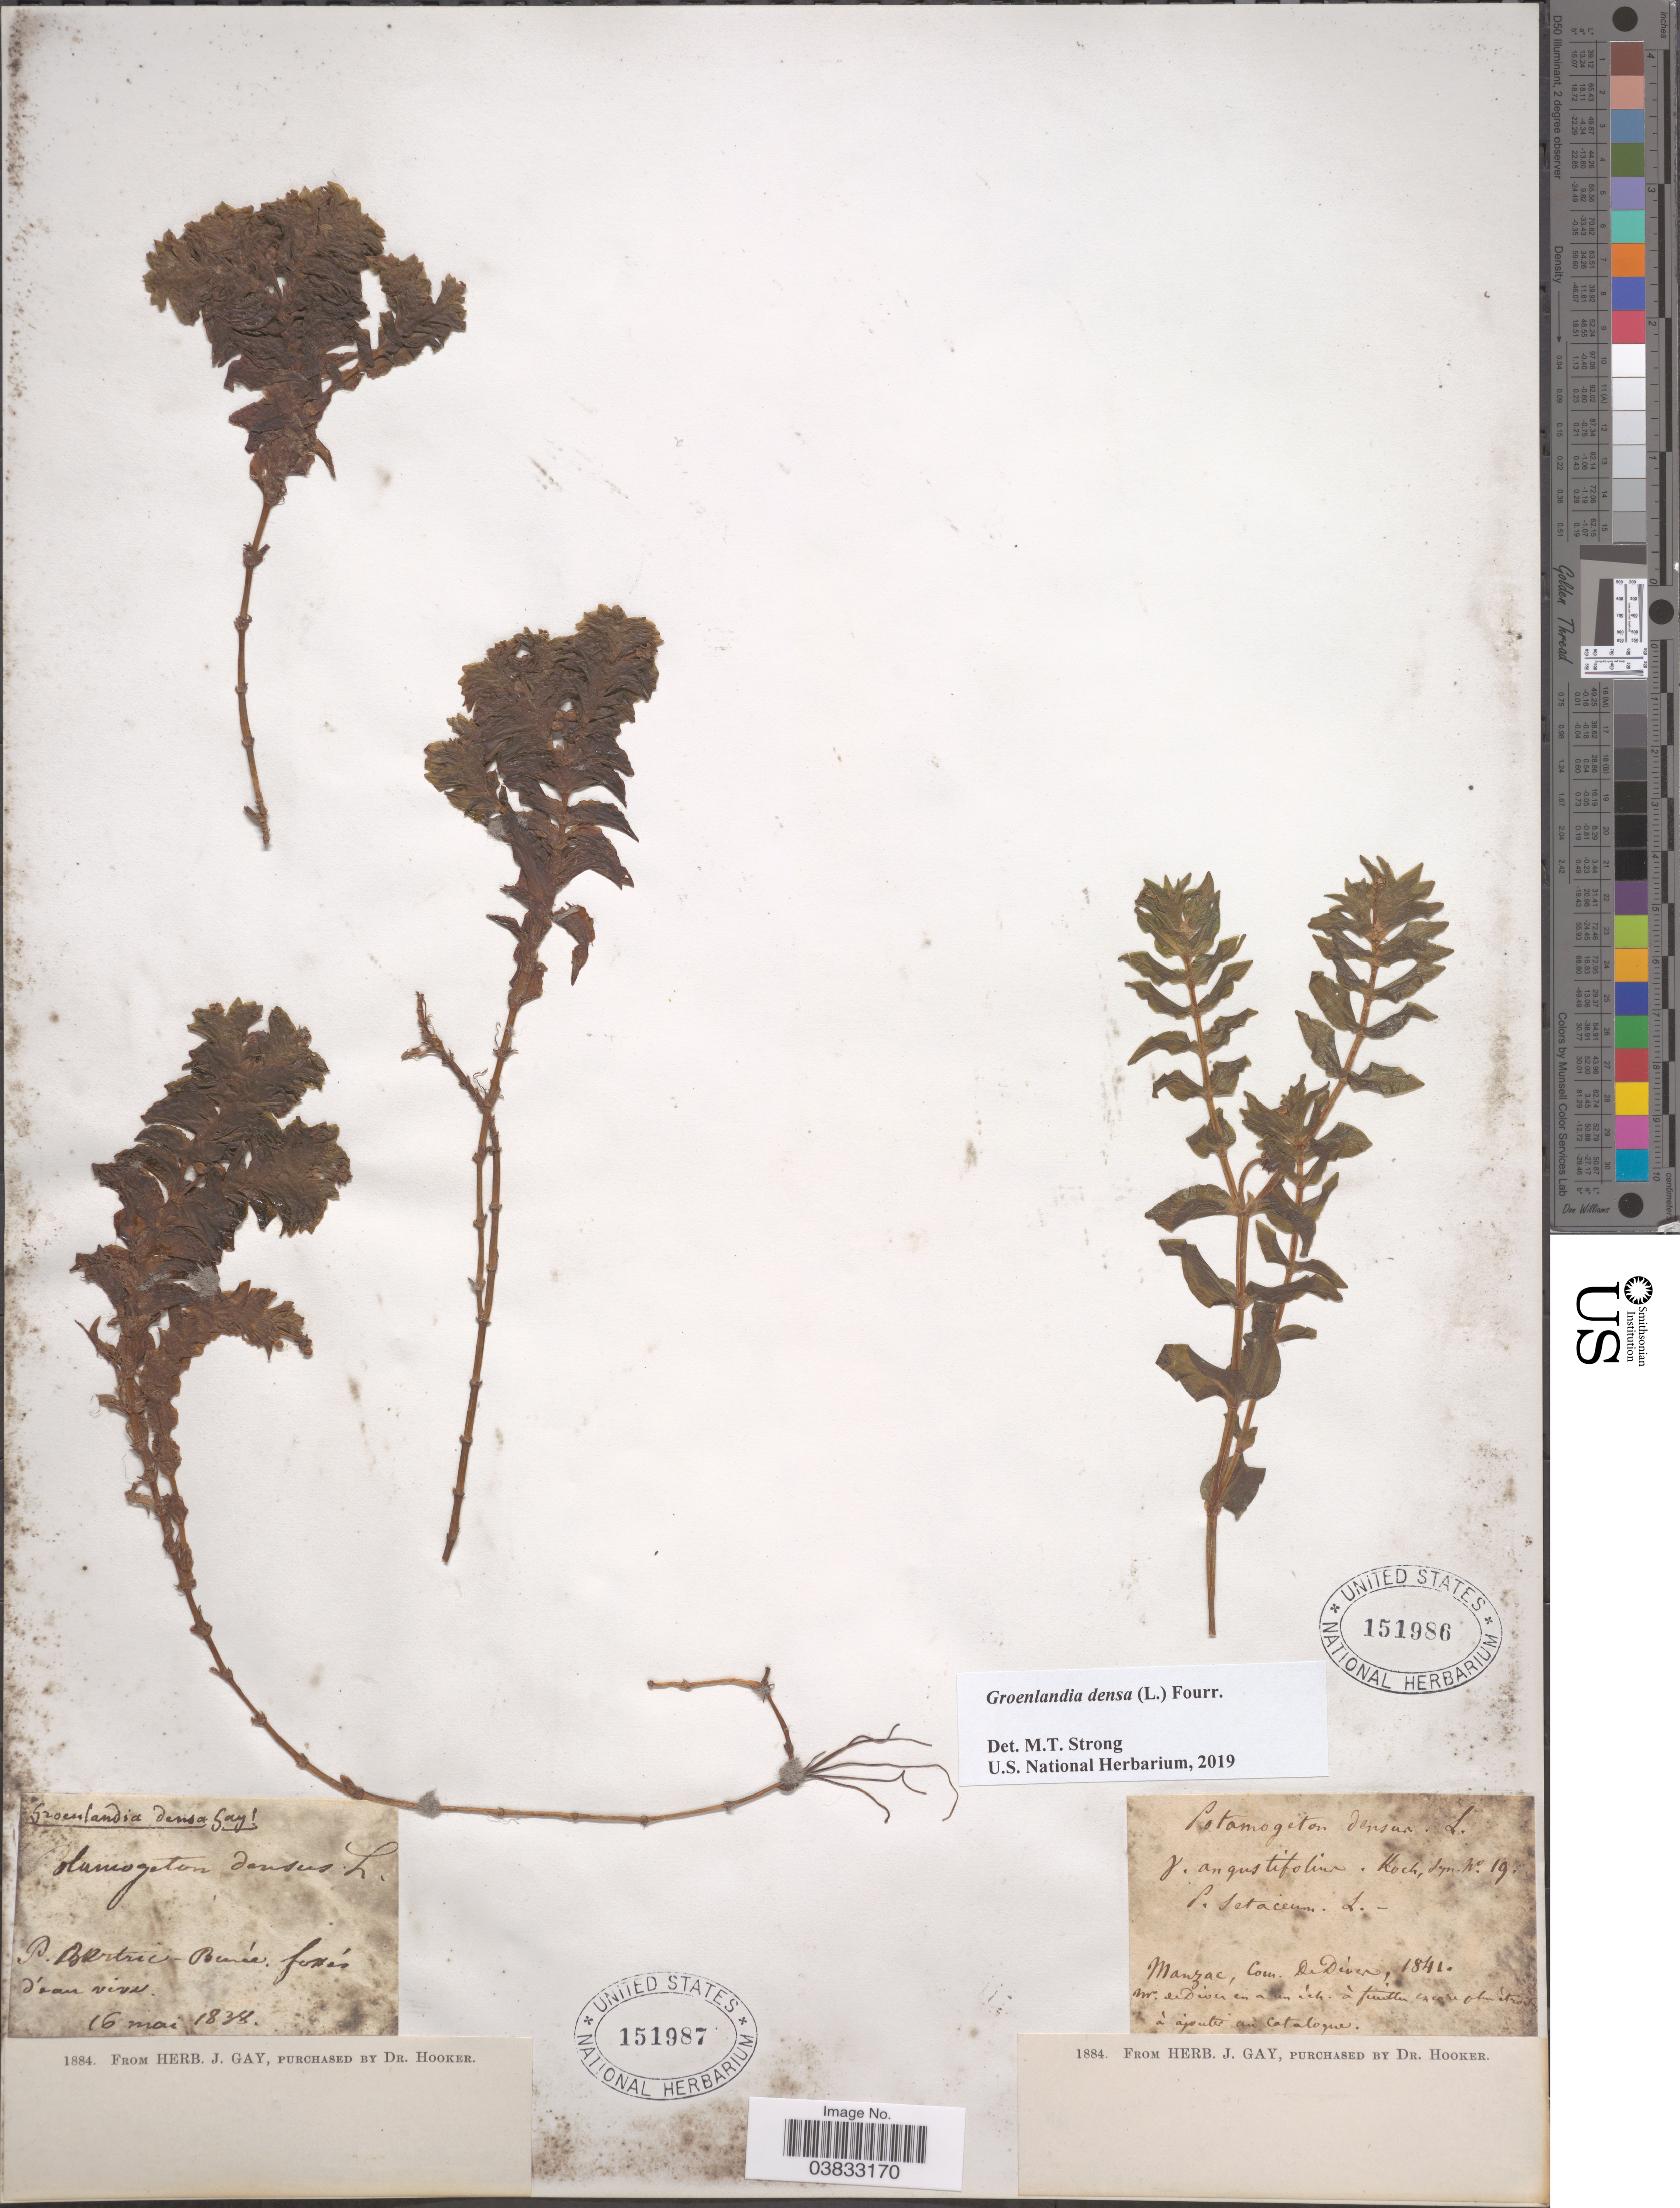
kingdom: Plantae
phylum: Tracheophyta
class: Liliopsida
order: Alismatales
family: Potamogetonaceae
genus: Groenlandia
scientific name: Groenlandia densa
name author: Fourr.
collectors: ex herb. J. Gay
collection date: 1834-05-16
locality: P. bertric-Benés. forés d'ean vive. [interpreted]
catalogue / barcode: US 151987